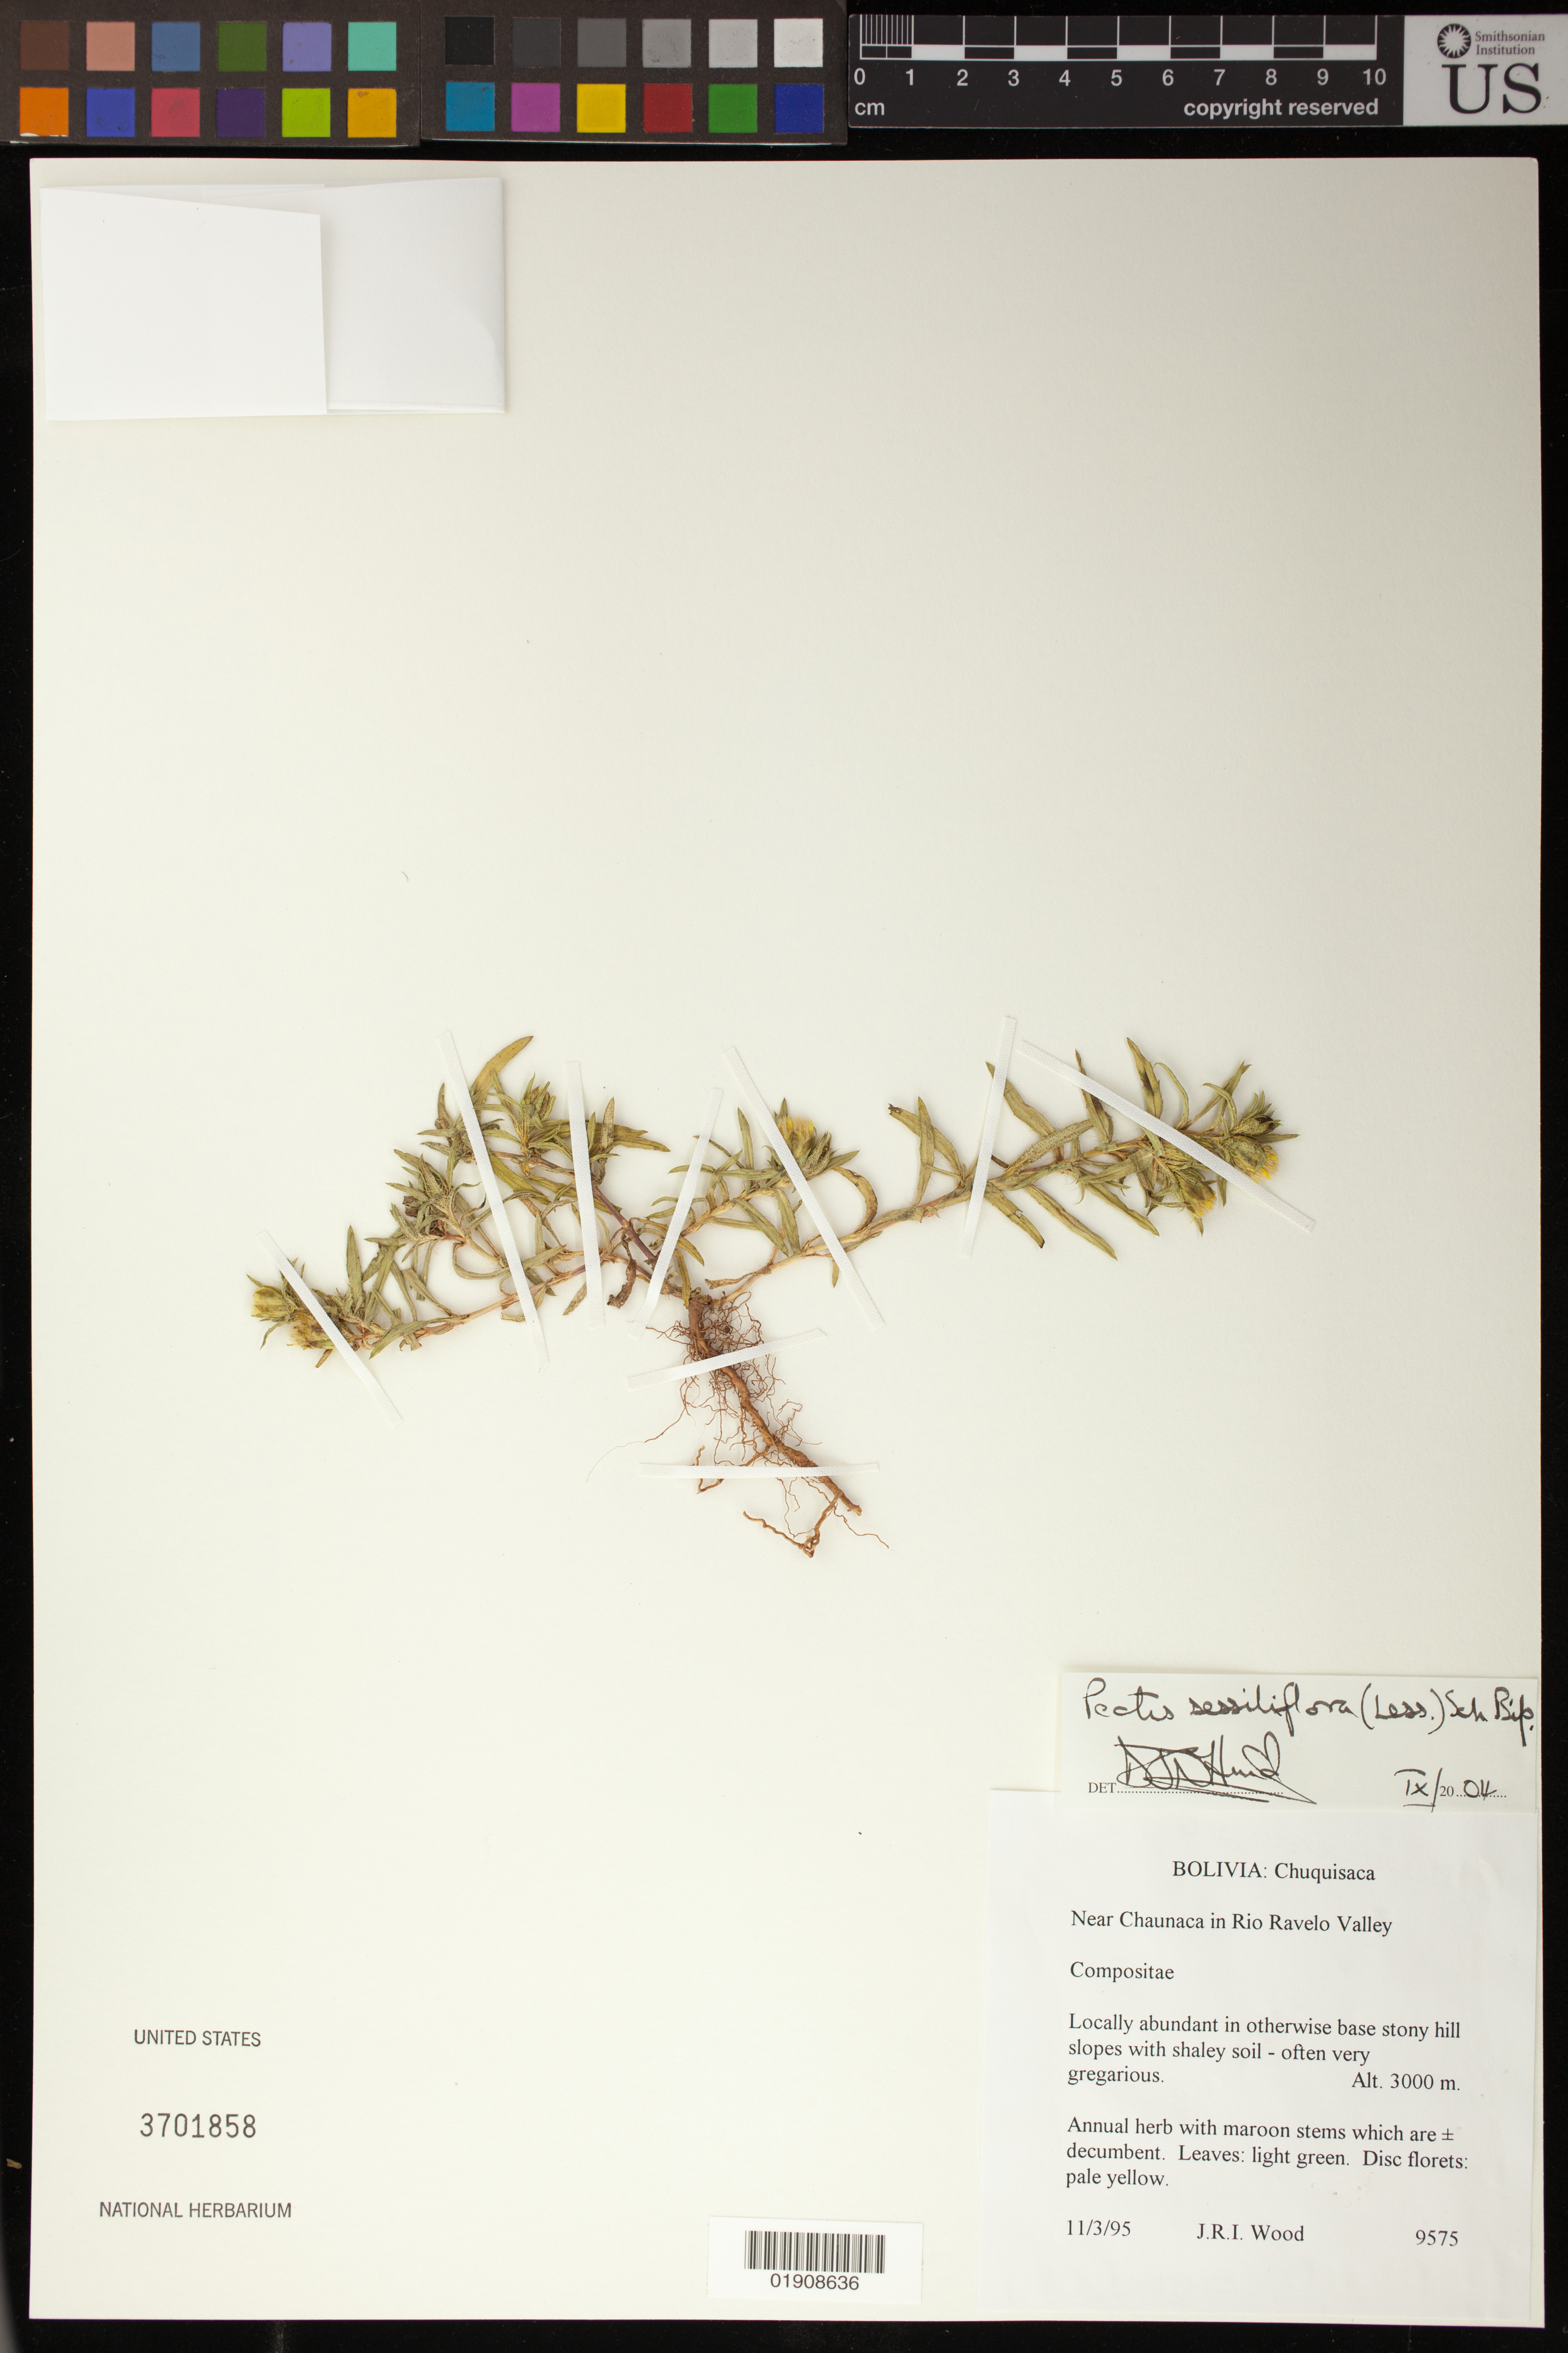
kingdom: Plantae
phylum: Tracheophyta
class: Magnoliopsida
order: Asterales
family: Asteraceae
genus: Pectis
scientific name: Pectis sessiliflora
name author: (Less.) Sch. Bip.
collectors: J. R. I. Wood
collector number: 9575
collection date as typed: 11 March 1995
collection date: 1995-03-11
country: Bolivia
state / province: Chuquisaca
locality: Near Chaunaca in Rio Ravelo Valley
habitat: Locally abundant in otherwise base stony hill slopes with shaley soil-ofter very gregarious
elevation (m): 3000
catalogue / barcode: US 3701858